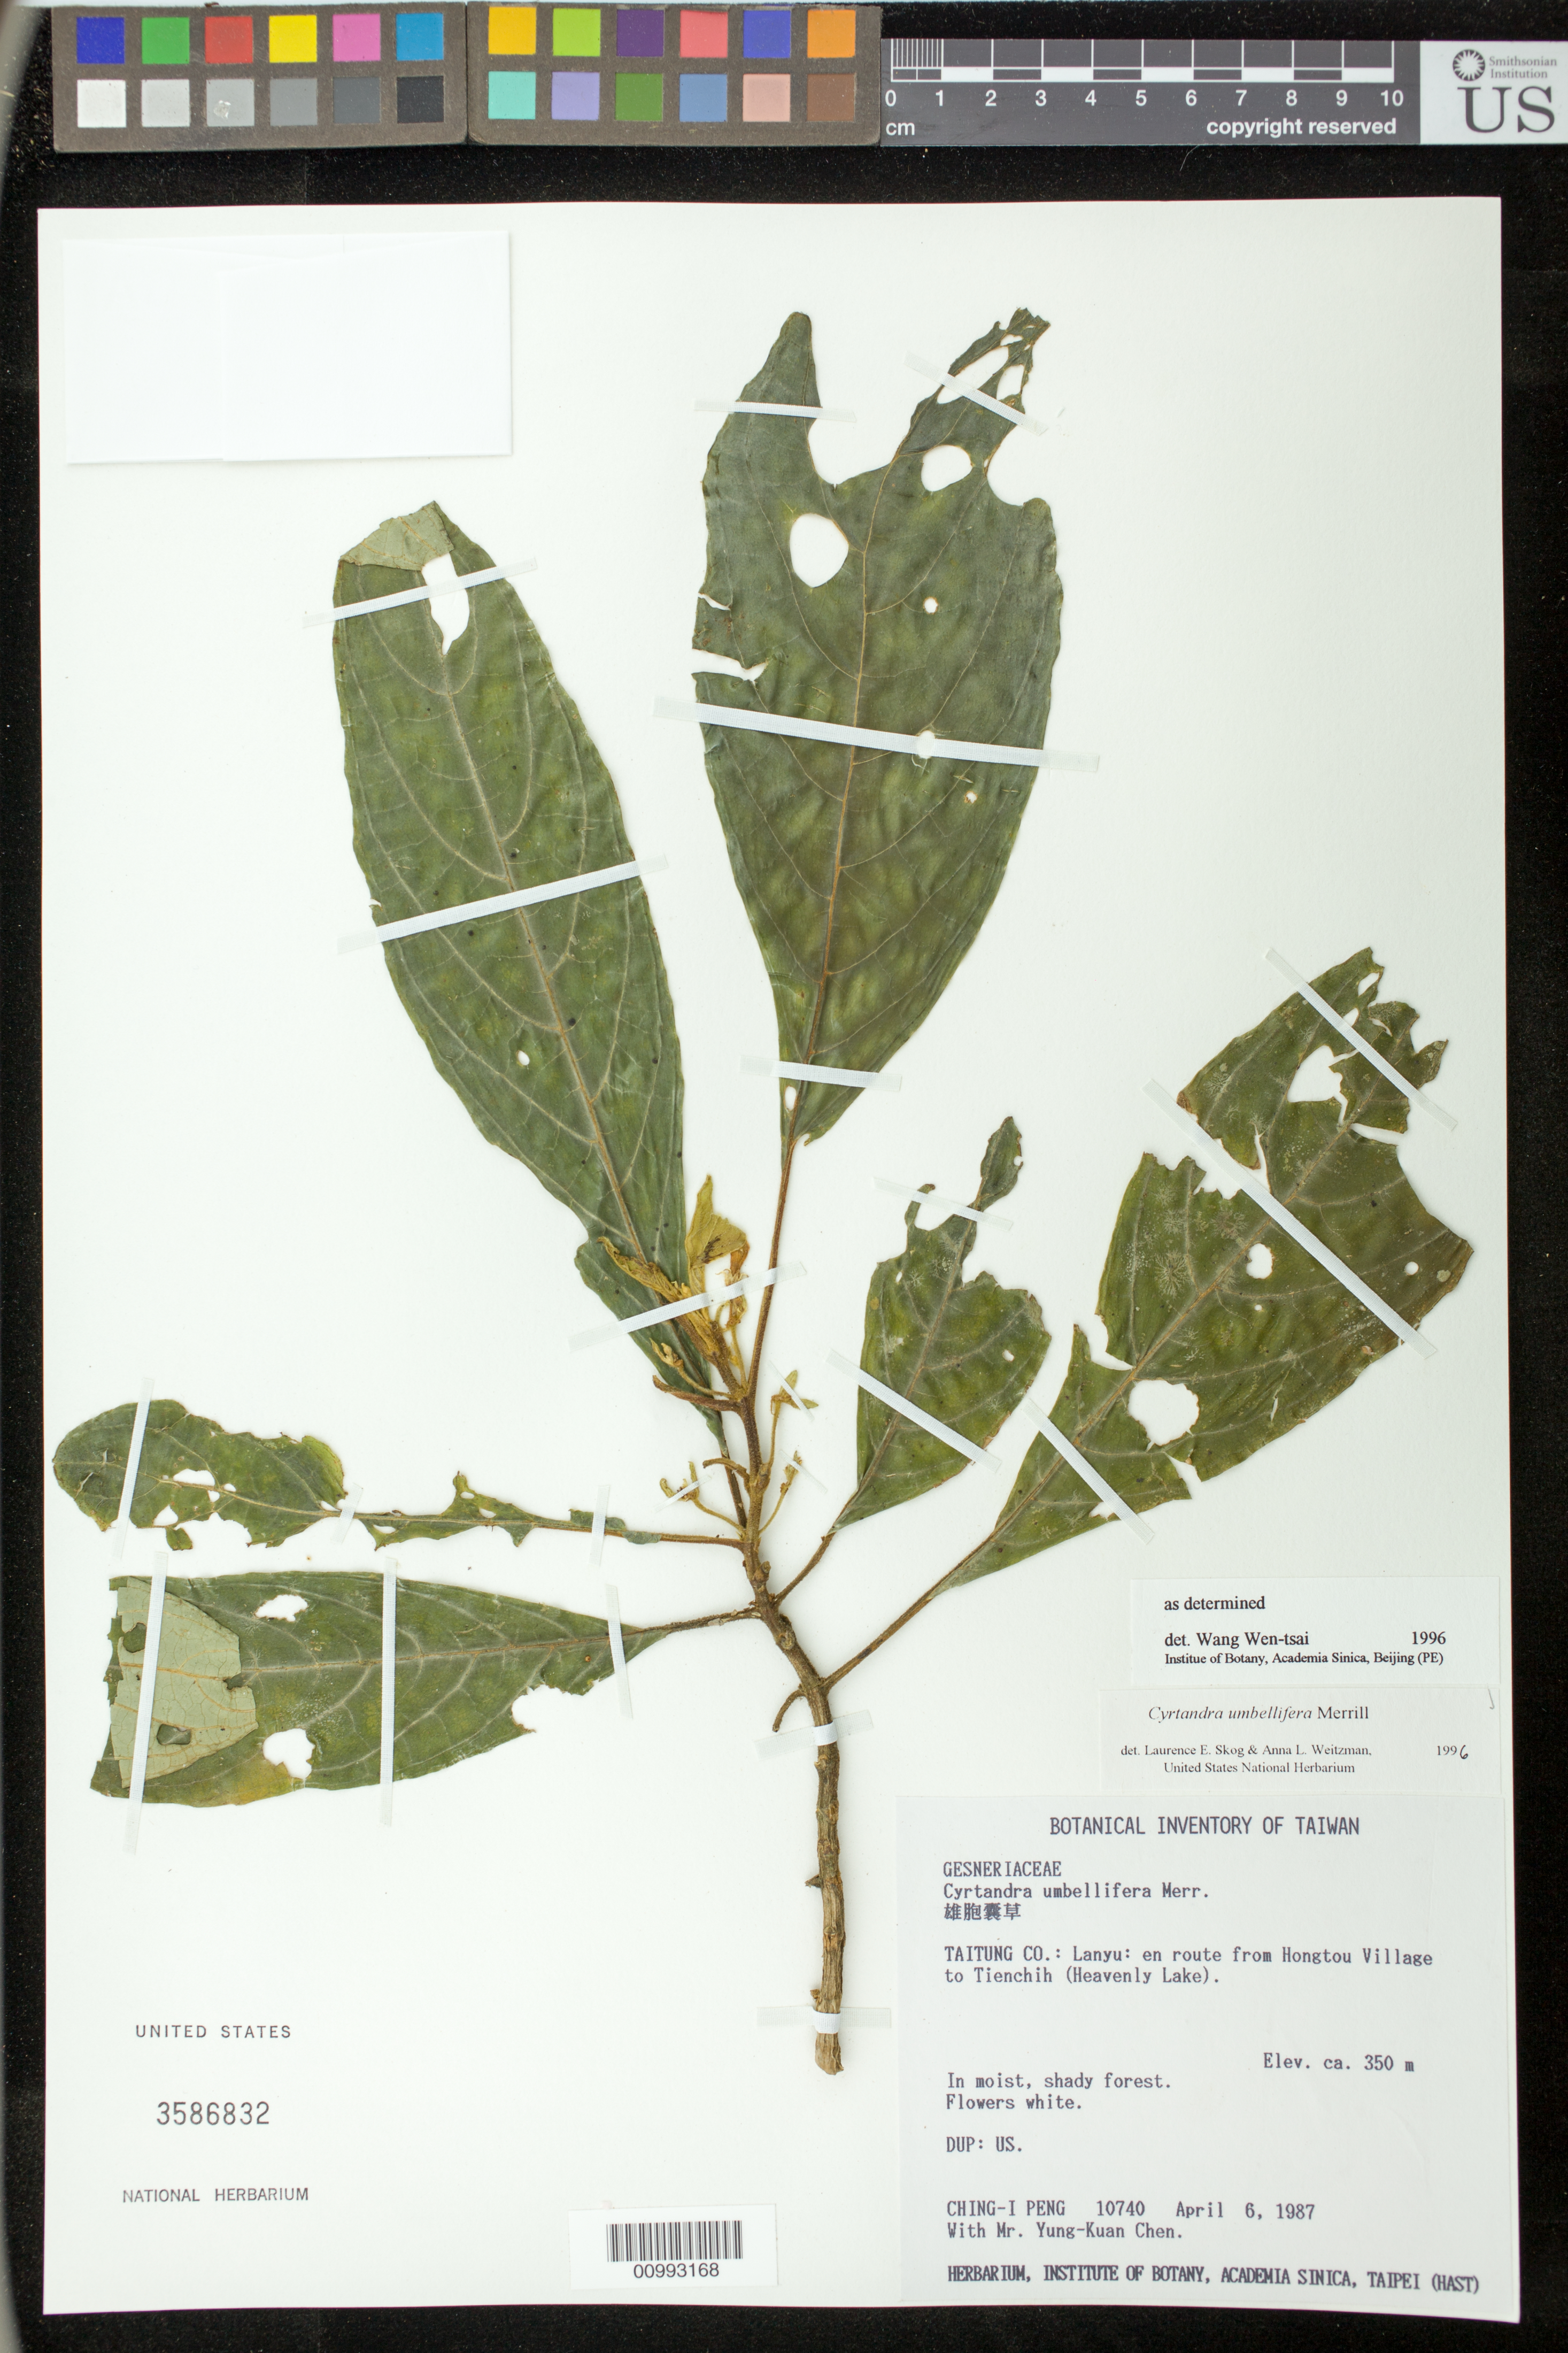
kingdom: Plantae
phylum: Tracheophyta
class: Magnoliopsida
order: Lamiales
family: Gesneriaceae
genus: Cyrtandra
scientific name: Cyrtandra umbellifera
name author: Merr.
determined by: Skog, L. E.; Weitzman, A. L.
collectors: C.-I Peng & Y. K. Chen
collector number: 10740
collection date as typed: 06 Apr 1987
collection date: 1987-04-06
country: Taiwan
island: Lanyu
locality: Taitung Co.: Lanyu: en route from Hongtou Village to Tienchih (Heavenly Lake)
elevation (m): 350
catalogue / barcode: US 3586832